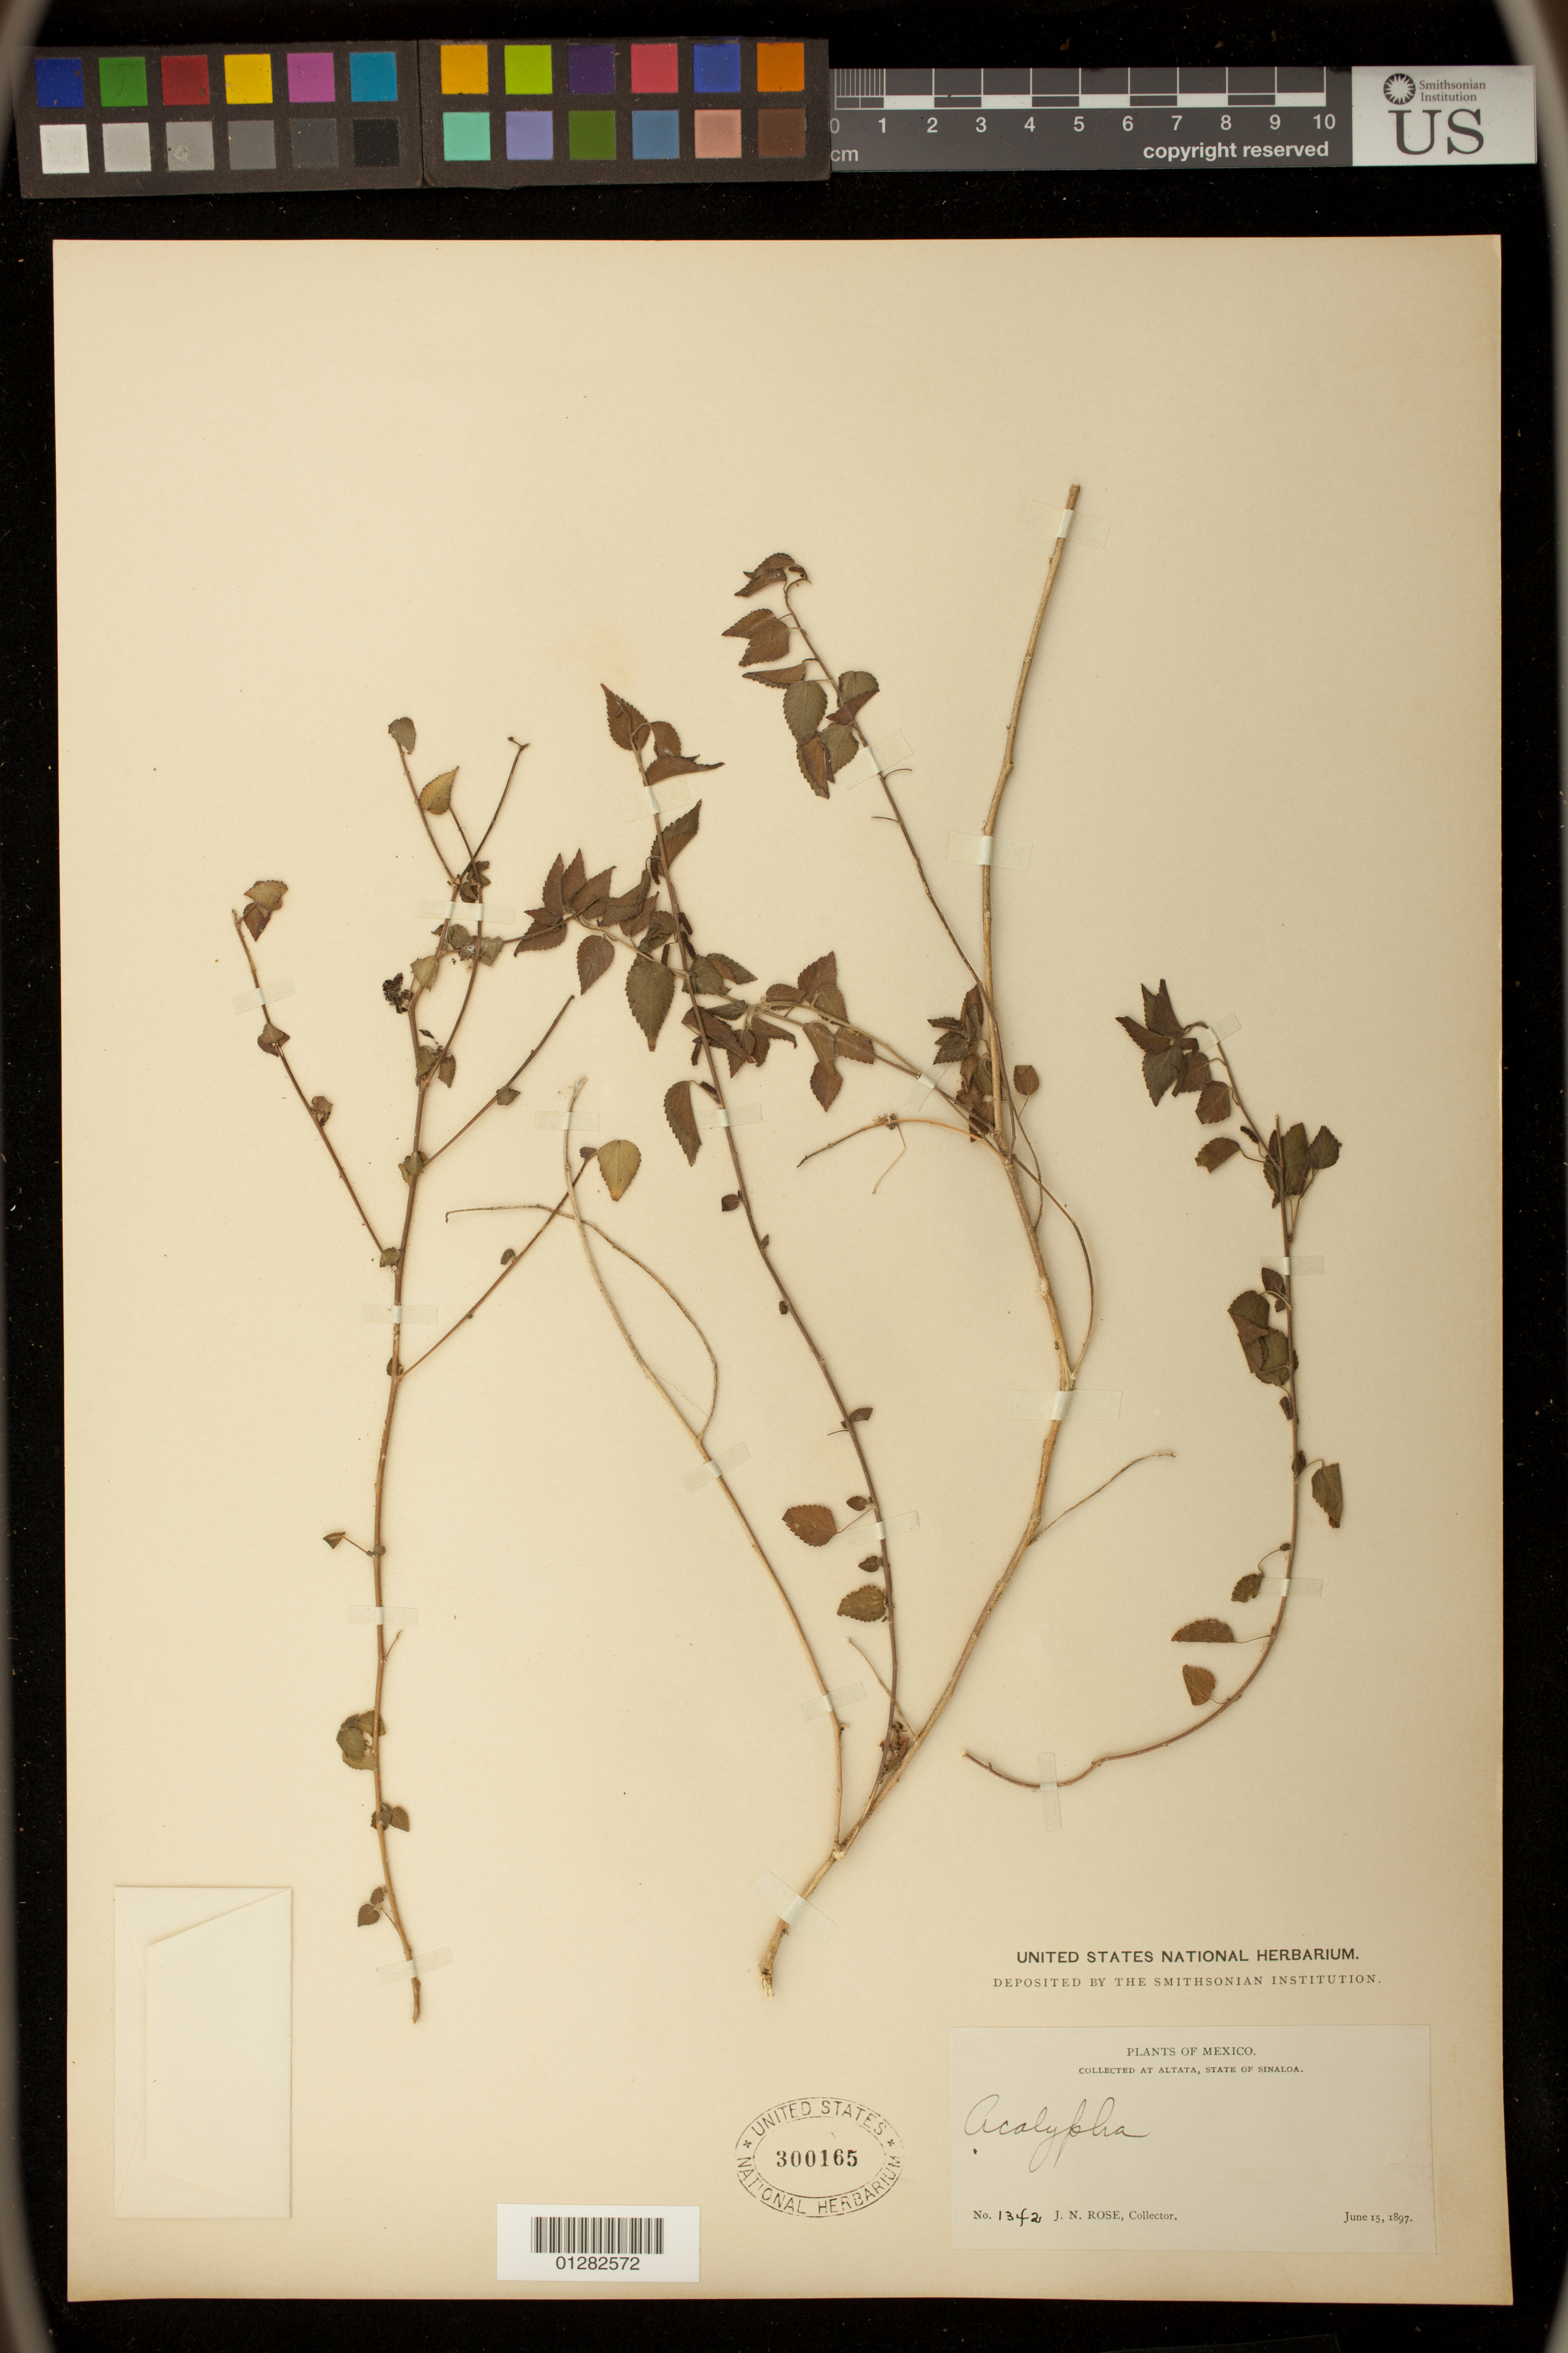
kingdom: Plantae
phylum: Tracheophyta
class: Magnoliopsida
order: Malpighiales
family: Euphorbiaceae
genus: Acalypha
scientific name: Acalypha subviscida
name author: S. Watson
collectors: A. Molina R. & A. R. Molina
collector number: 1342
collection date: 1897-06-15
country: Mexico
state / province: Sinaloa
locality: Altata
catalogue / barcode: US 300165